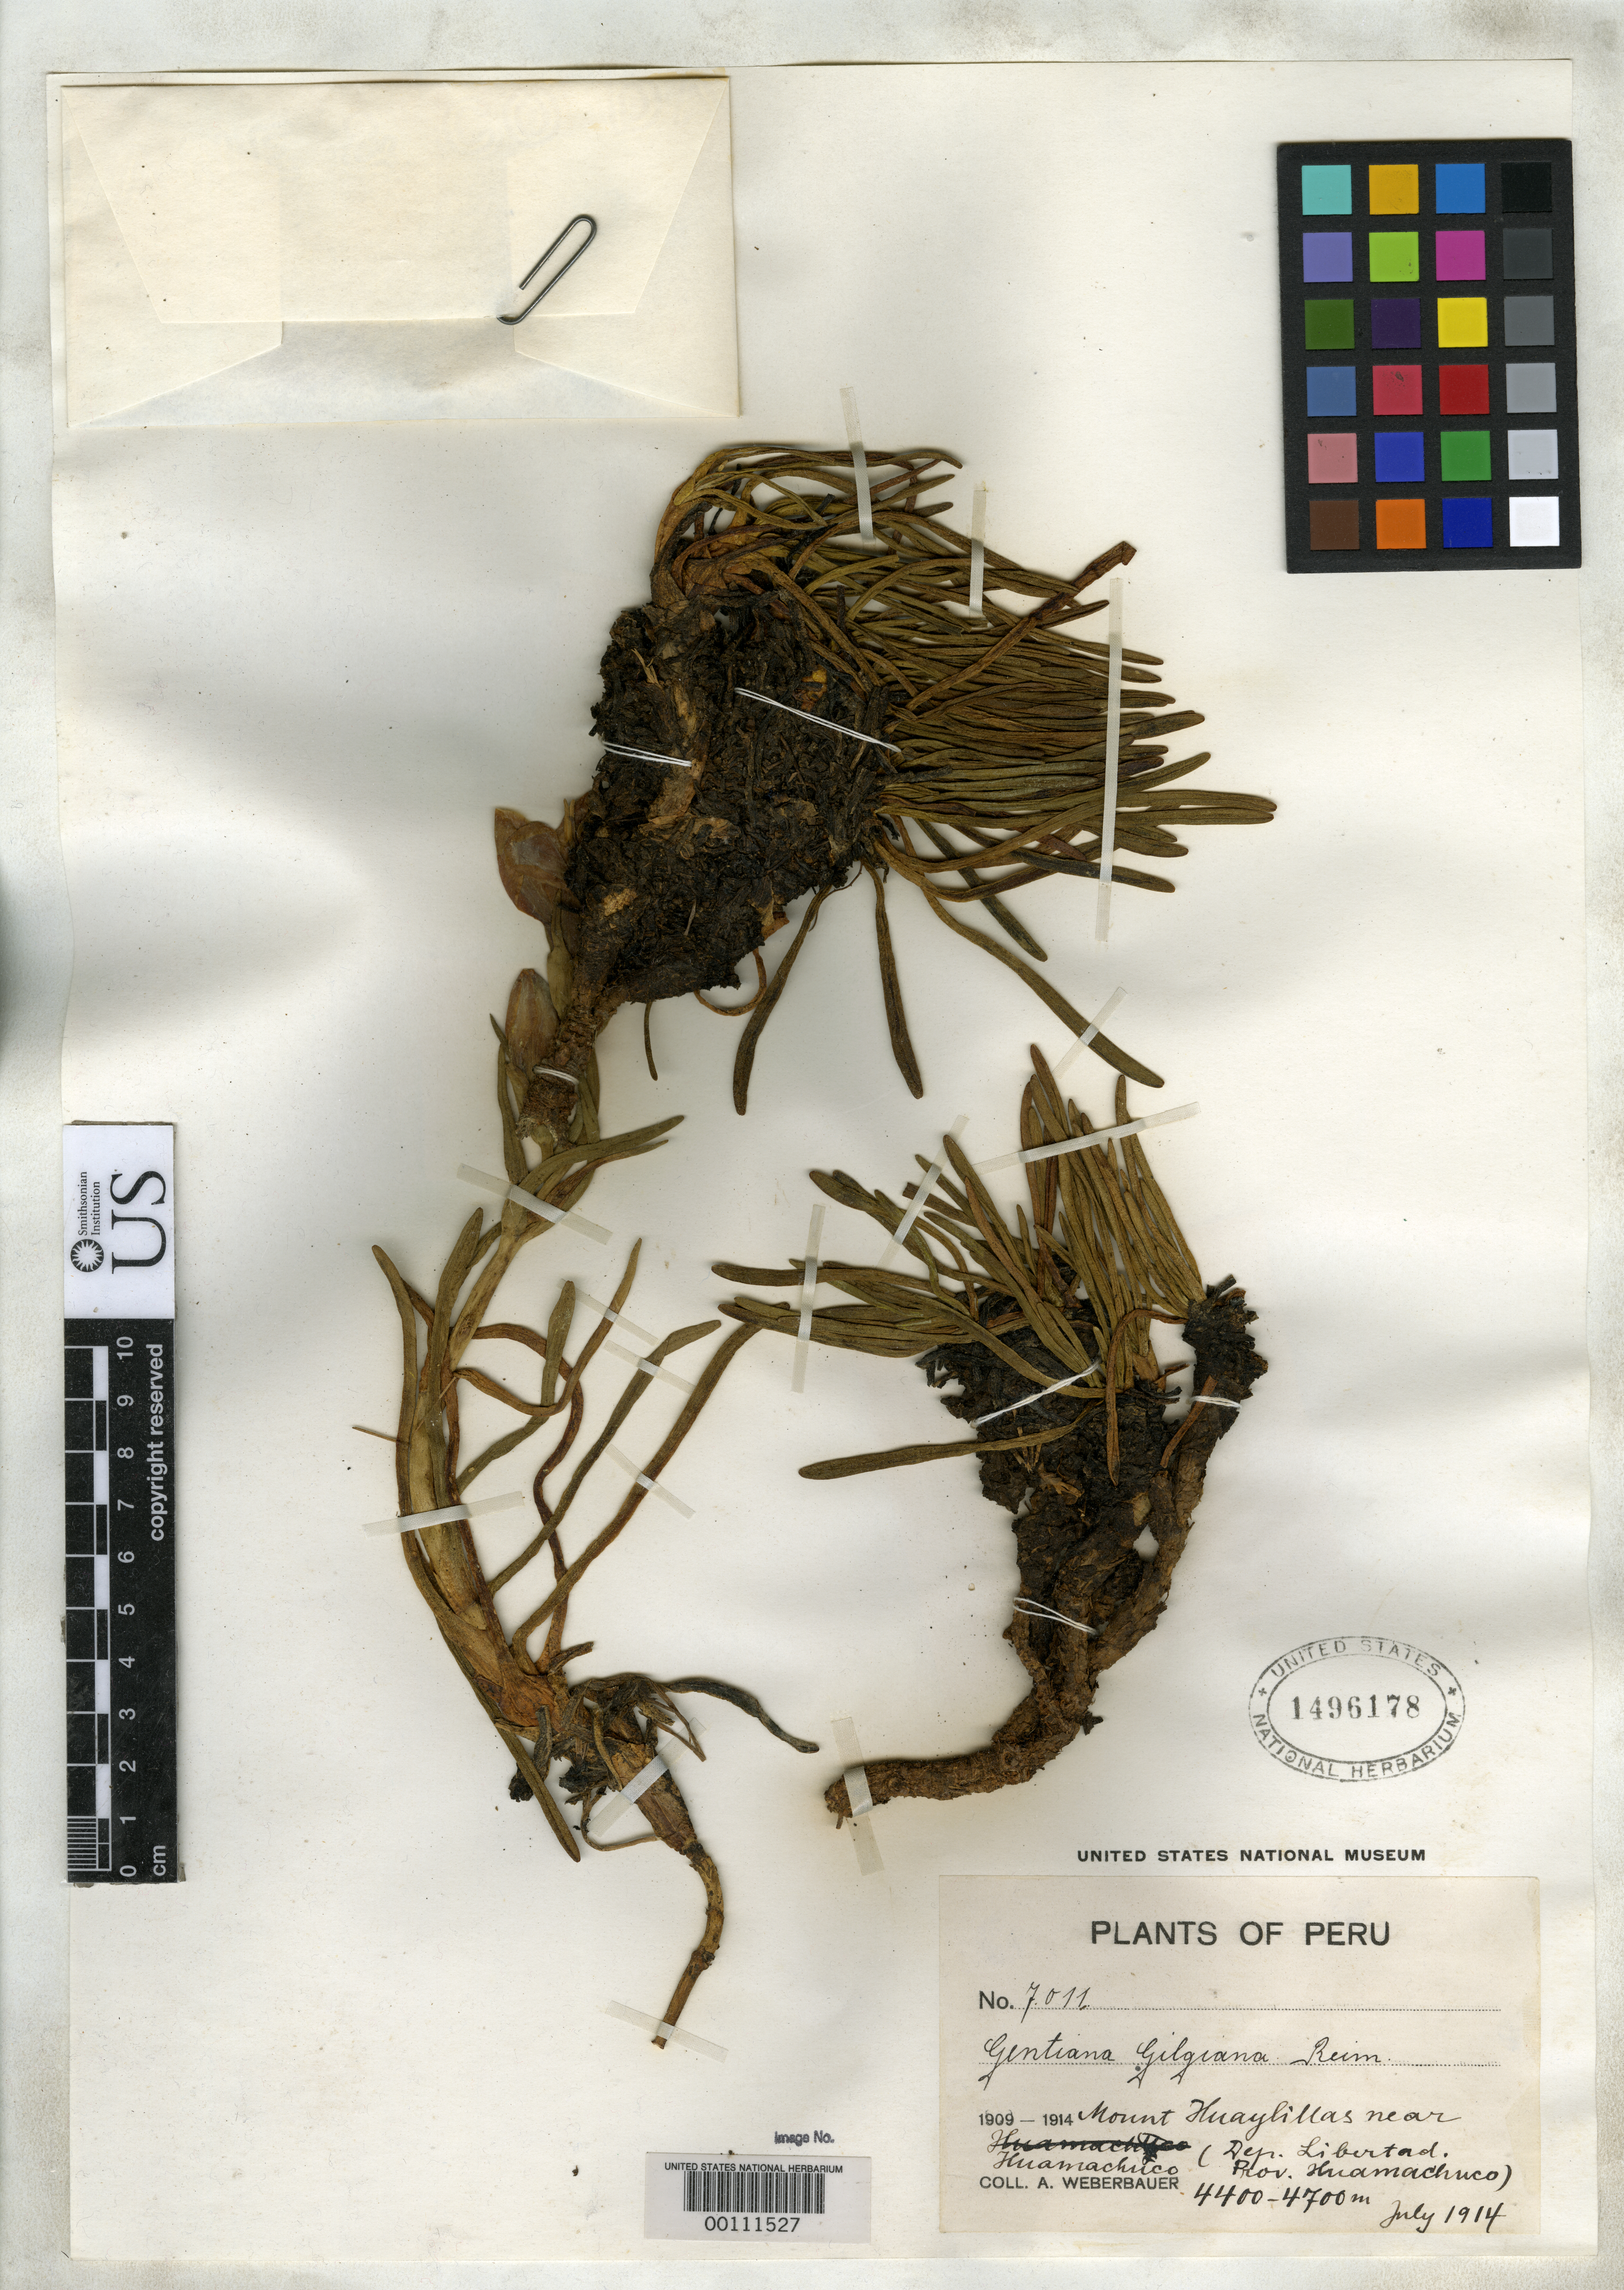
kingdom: Plantae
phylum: Tracheophyta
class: Magnoliopsida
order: Gentianales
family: Gentianaceae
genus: Gentiana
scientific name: Gentiana gilgiana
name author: Reimers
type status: Isotype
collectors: A. Weberbauer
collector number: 7011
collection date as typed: Jul 1914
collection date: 1914-07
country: Peru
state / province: La Libertad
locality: Mount Huayhillas near Huamachuco.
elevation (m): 4400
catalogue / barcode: US 1496178